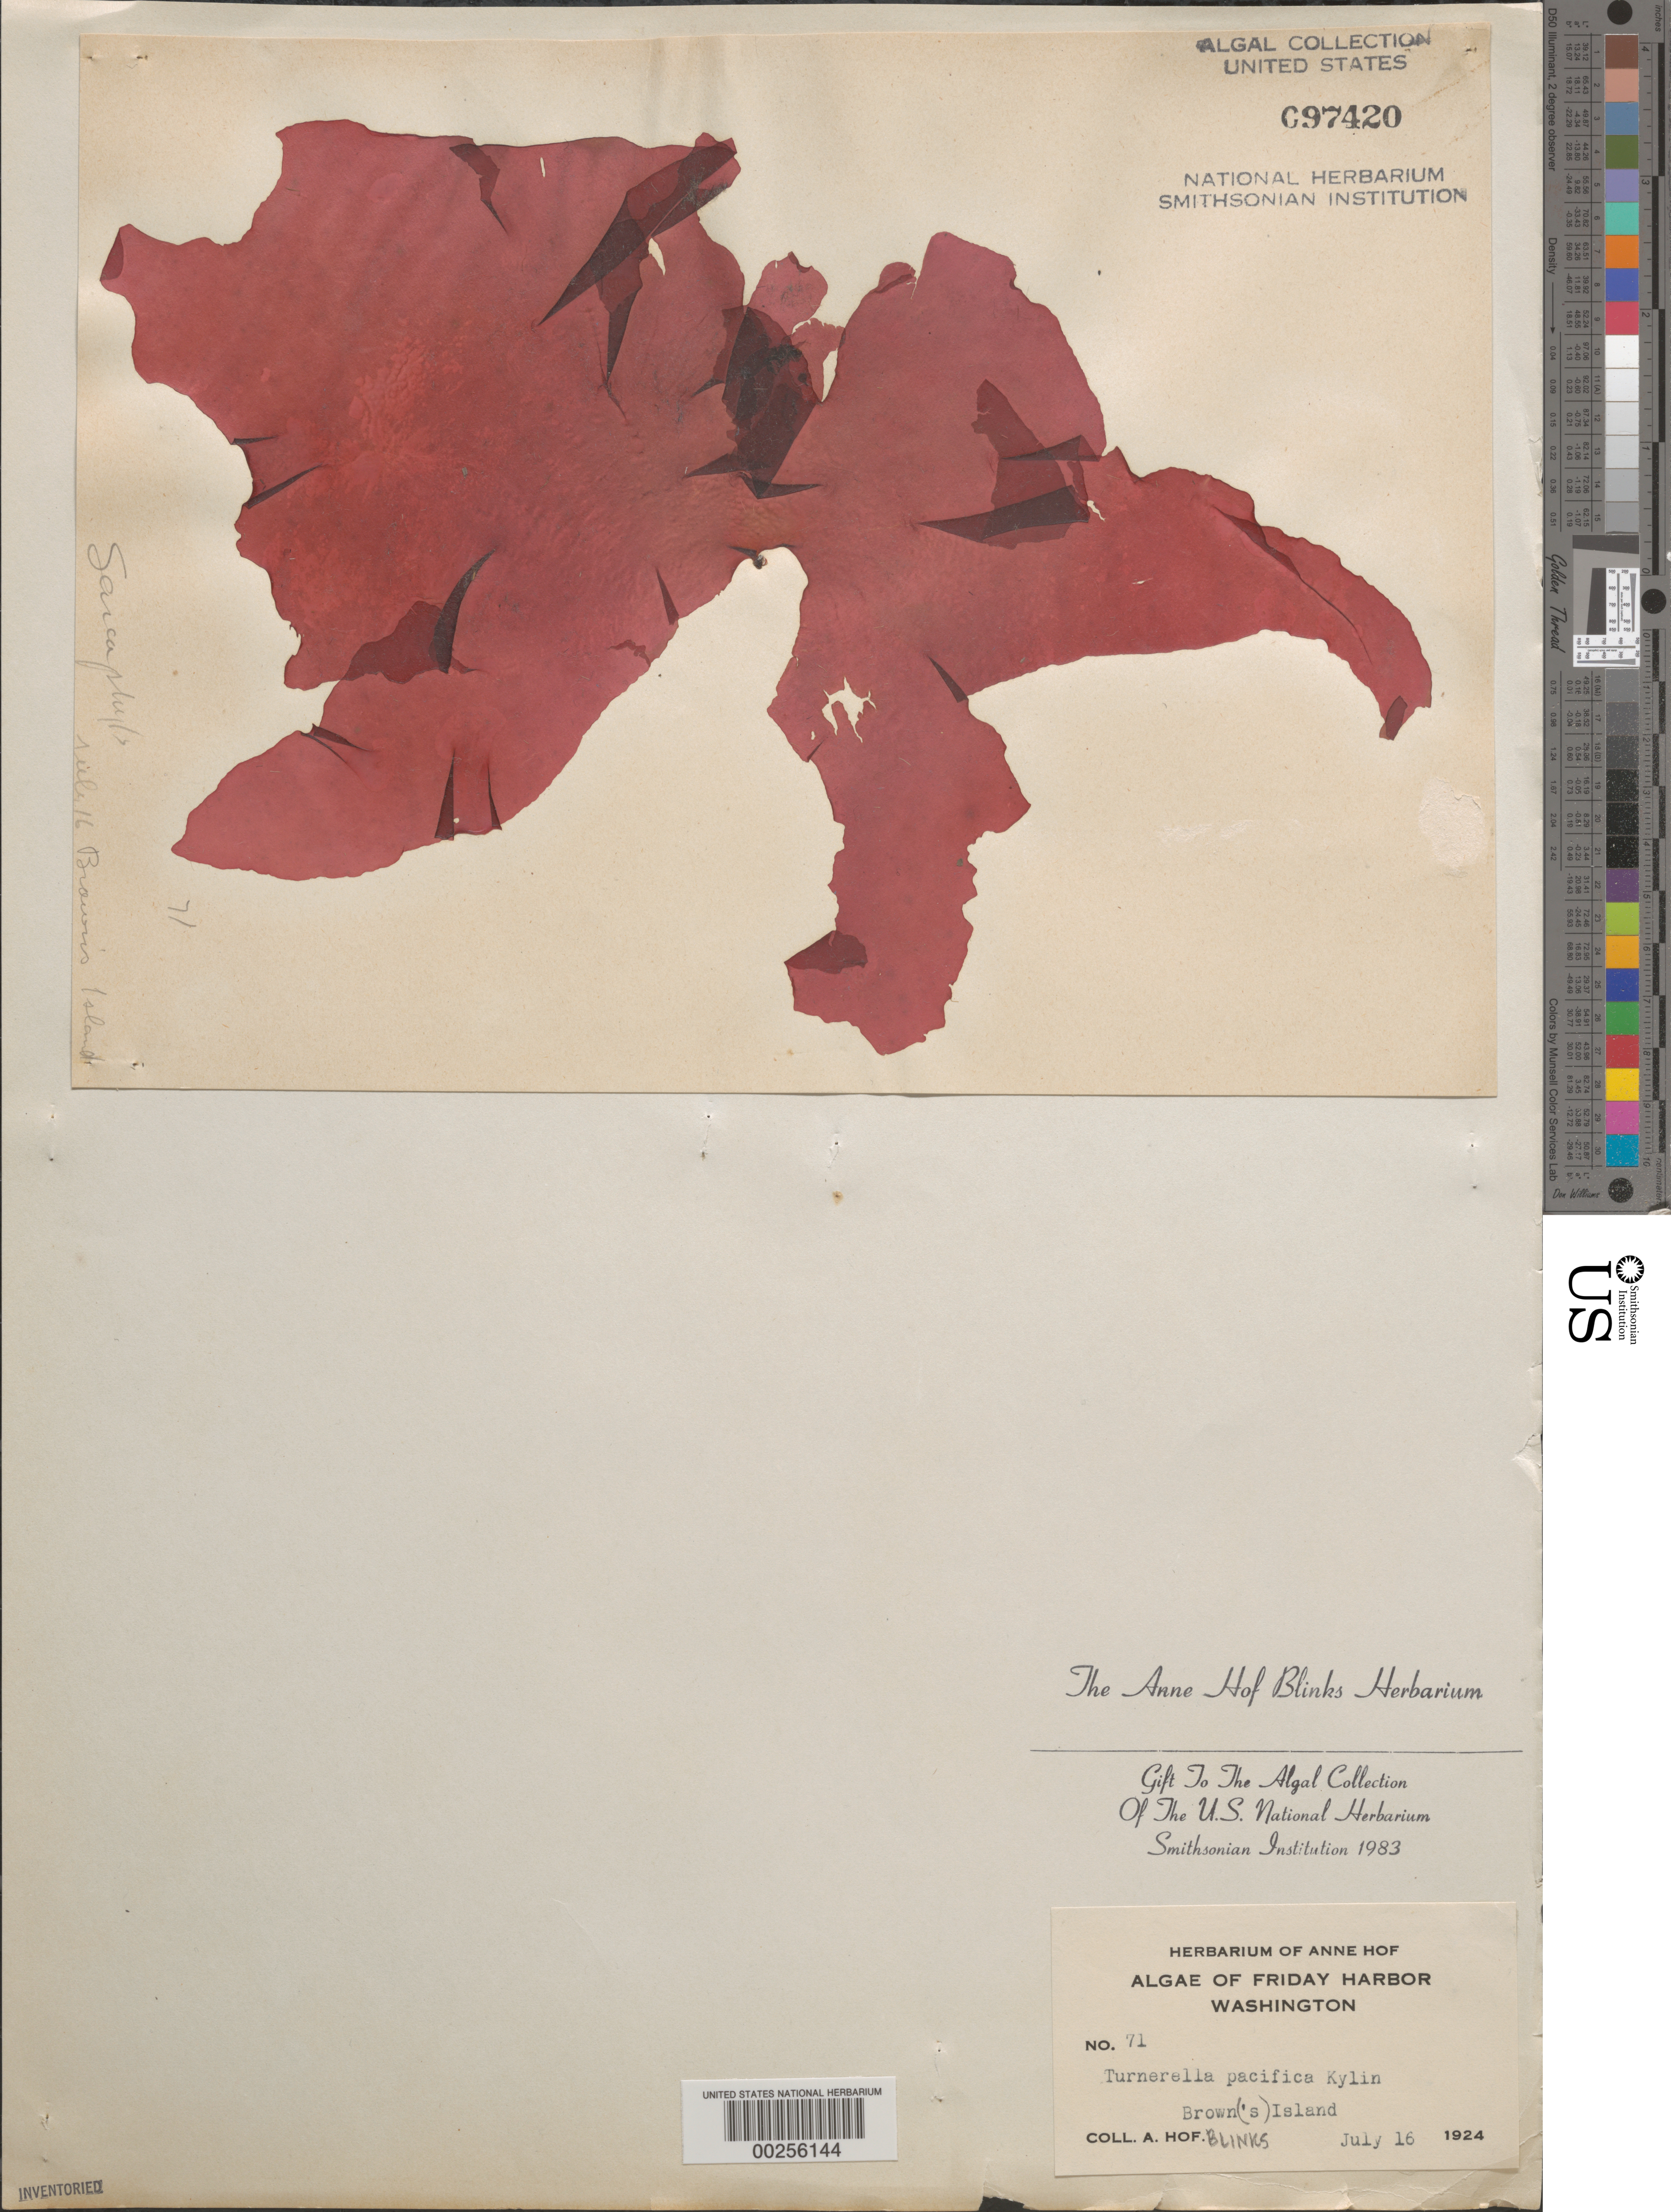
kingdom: Plantae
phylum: Rhodophyta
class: Florideophyceae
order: Nemastomatales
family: Schizymeniaceae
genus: Schizymenia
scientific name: Schizymenia pacifica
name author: (Kylin) Kylin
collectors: A. Blinks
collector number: AHB 71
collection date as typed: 16 Jul 1924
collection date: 1924-07-16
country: United States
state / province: Washington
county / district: San Juan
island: San Juan Island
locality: Brown Island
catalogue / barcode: US 97420